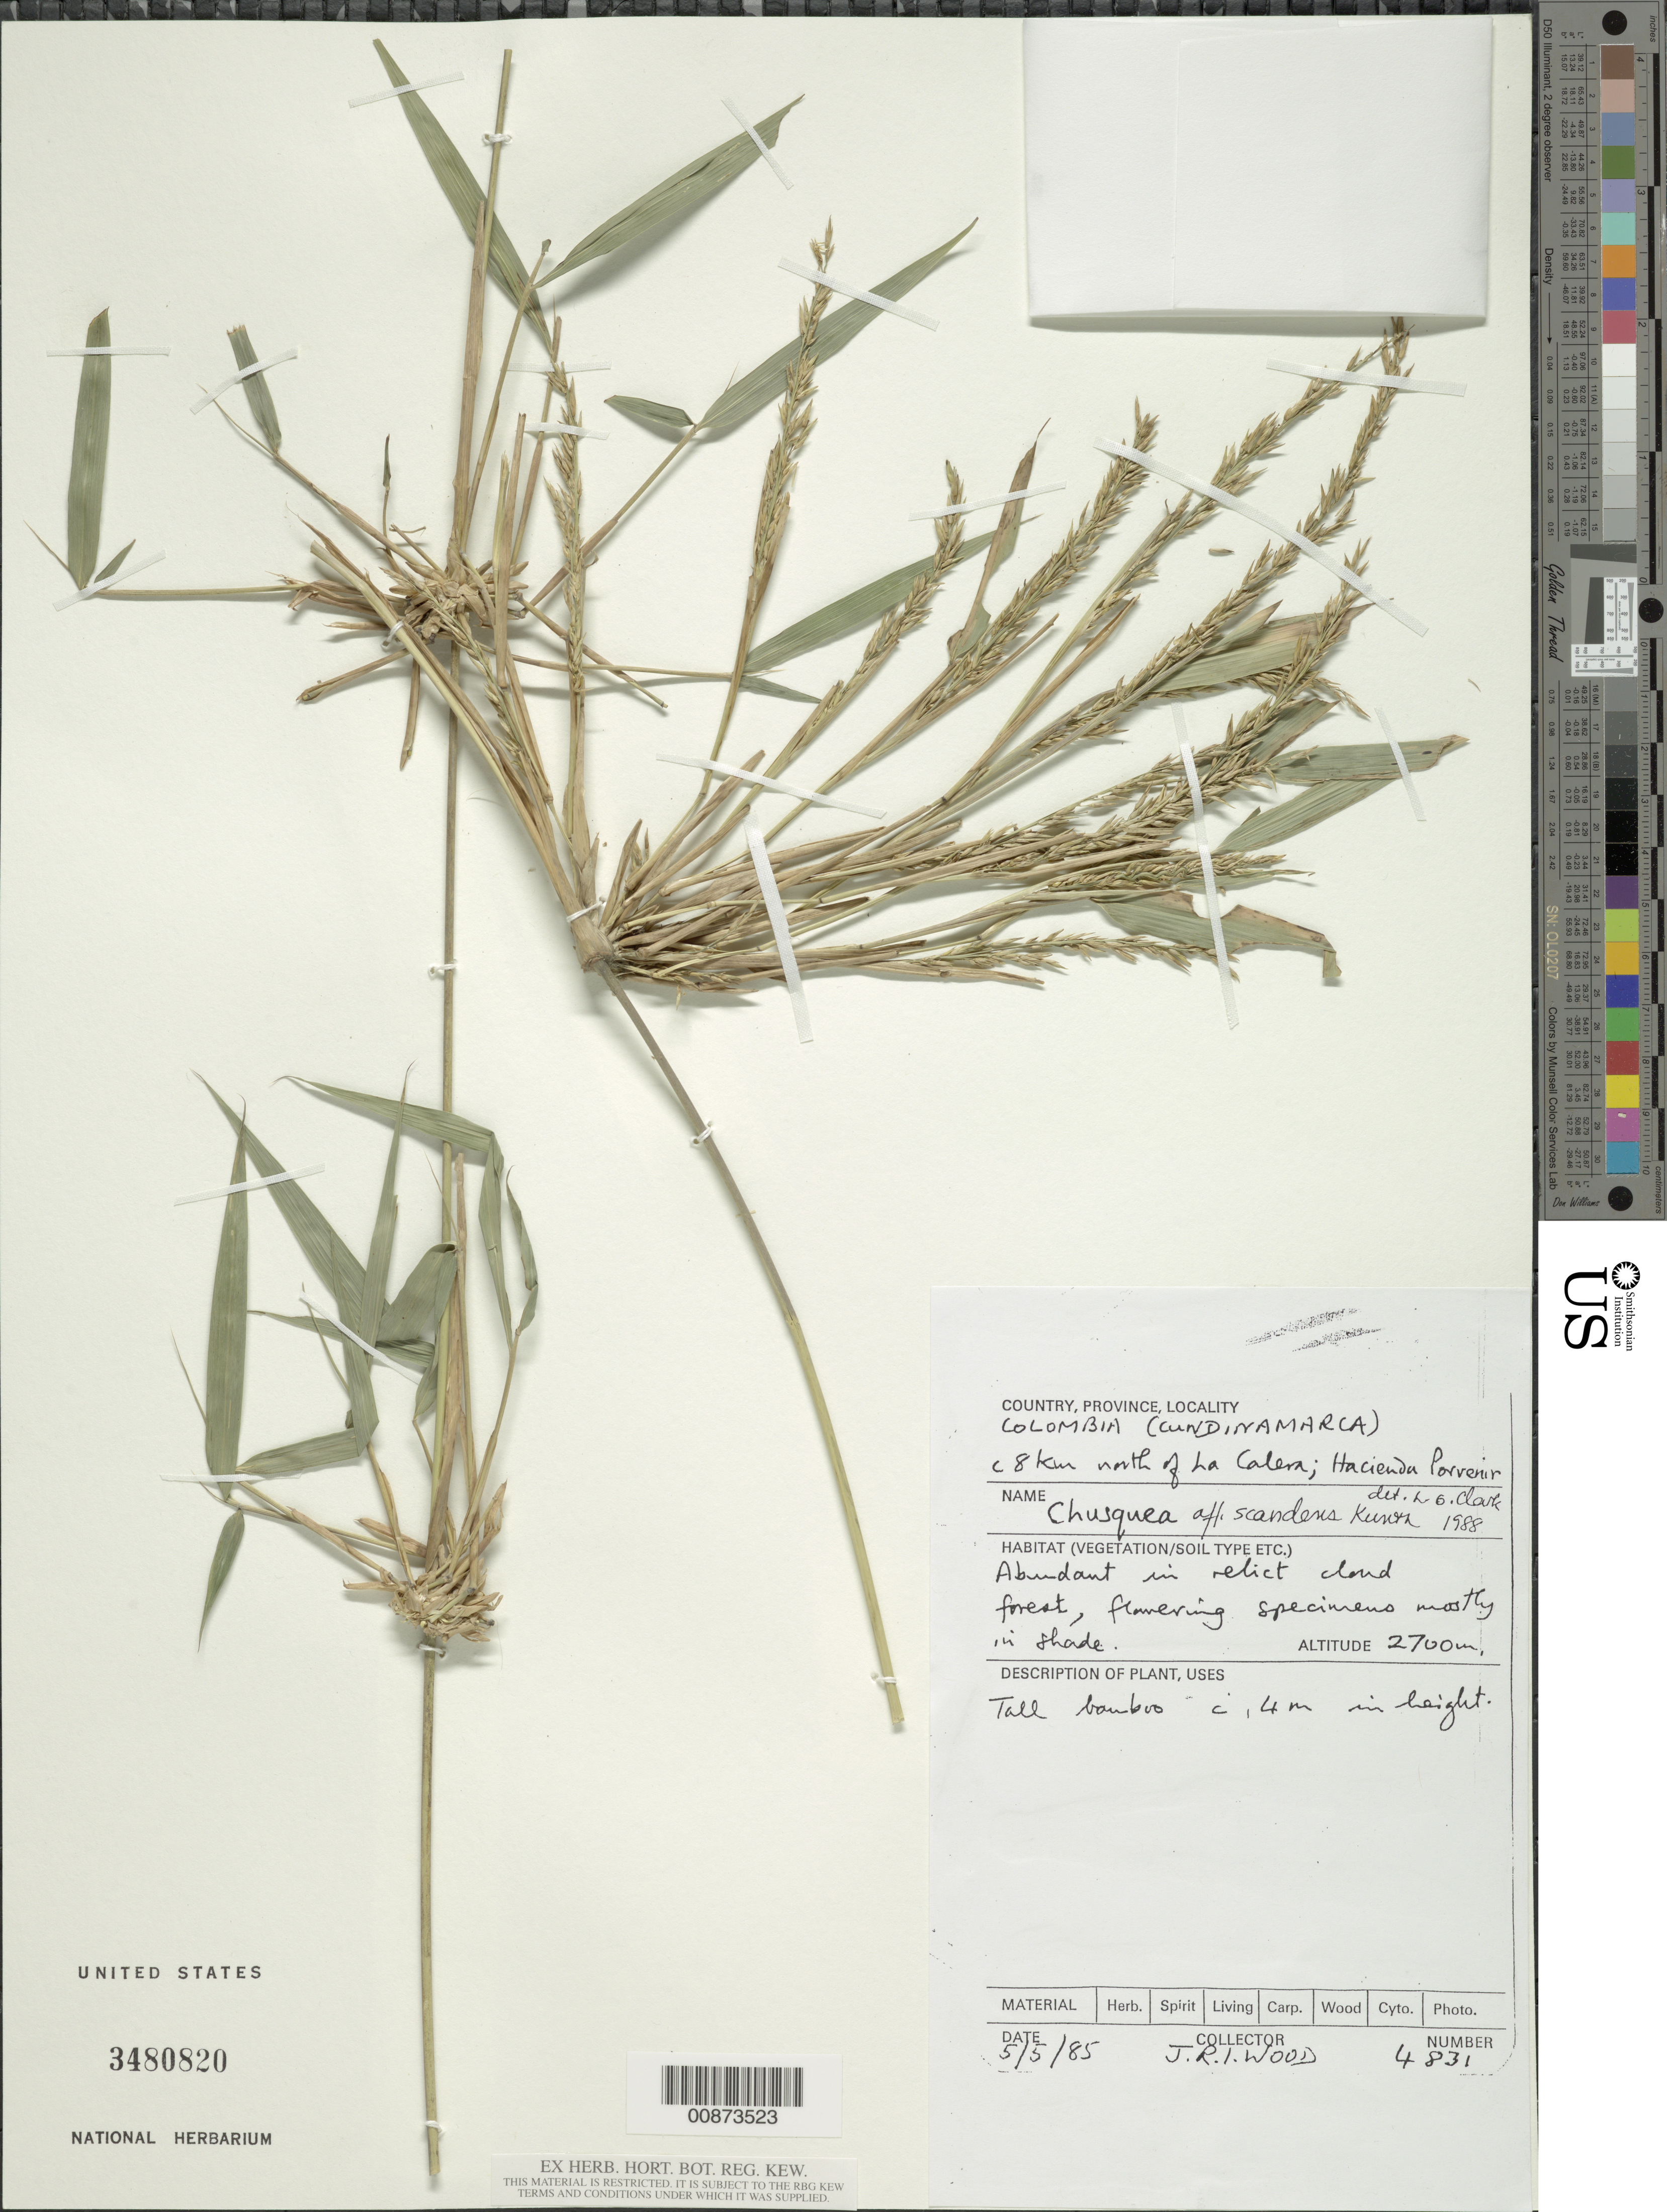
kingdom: Plantae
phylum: Tracheophyta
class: Liliopsida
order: Poales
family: Poaceae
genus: Chusquea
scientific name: Chusquea scandens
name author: Kunth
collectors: J. R. I. Wood et al.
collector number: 4831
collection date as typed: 05 May 1985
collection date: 1985-05-05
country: Colombia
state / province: Cundinamarca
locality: N of La Calera, Hacienda Porrenir.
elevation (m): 2700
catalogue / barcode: US 3480820